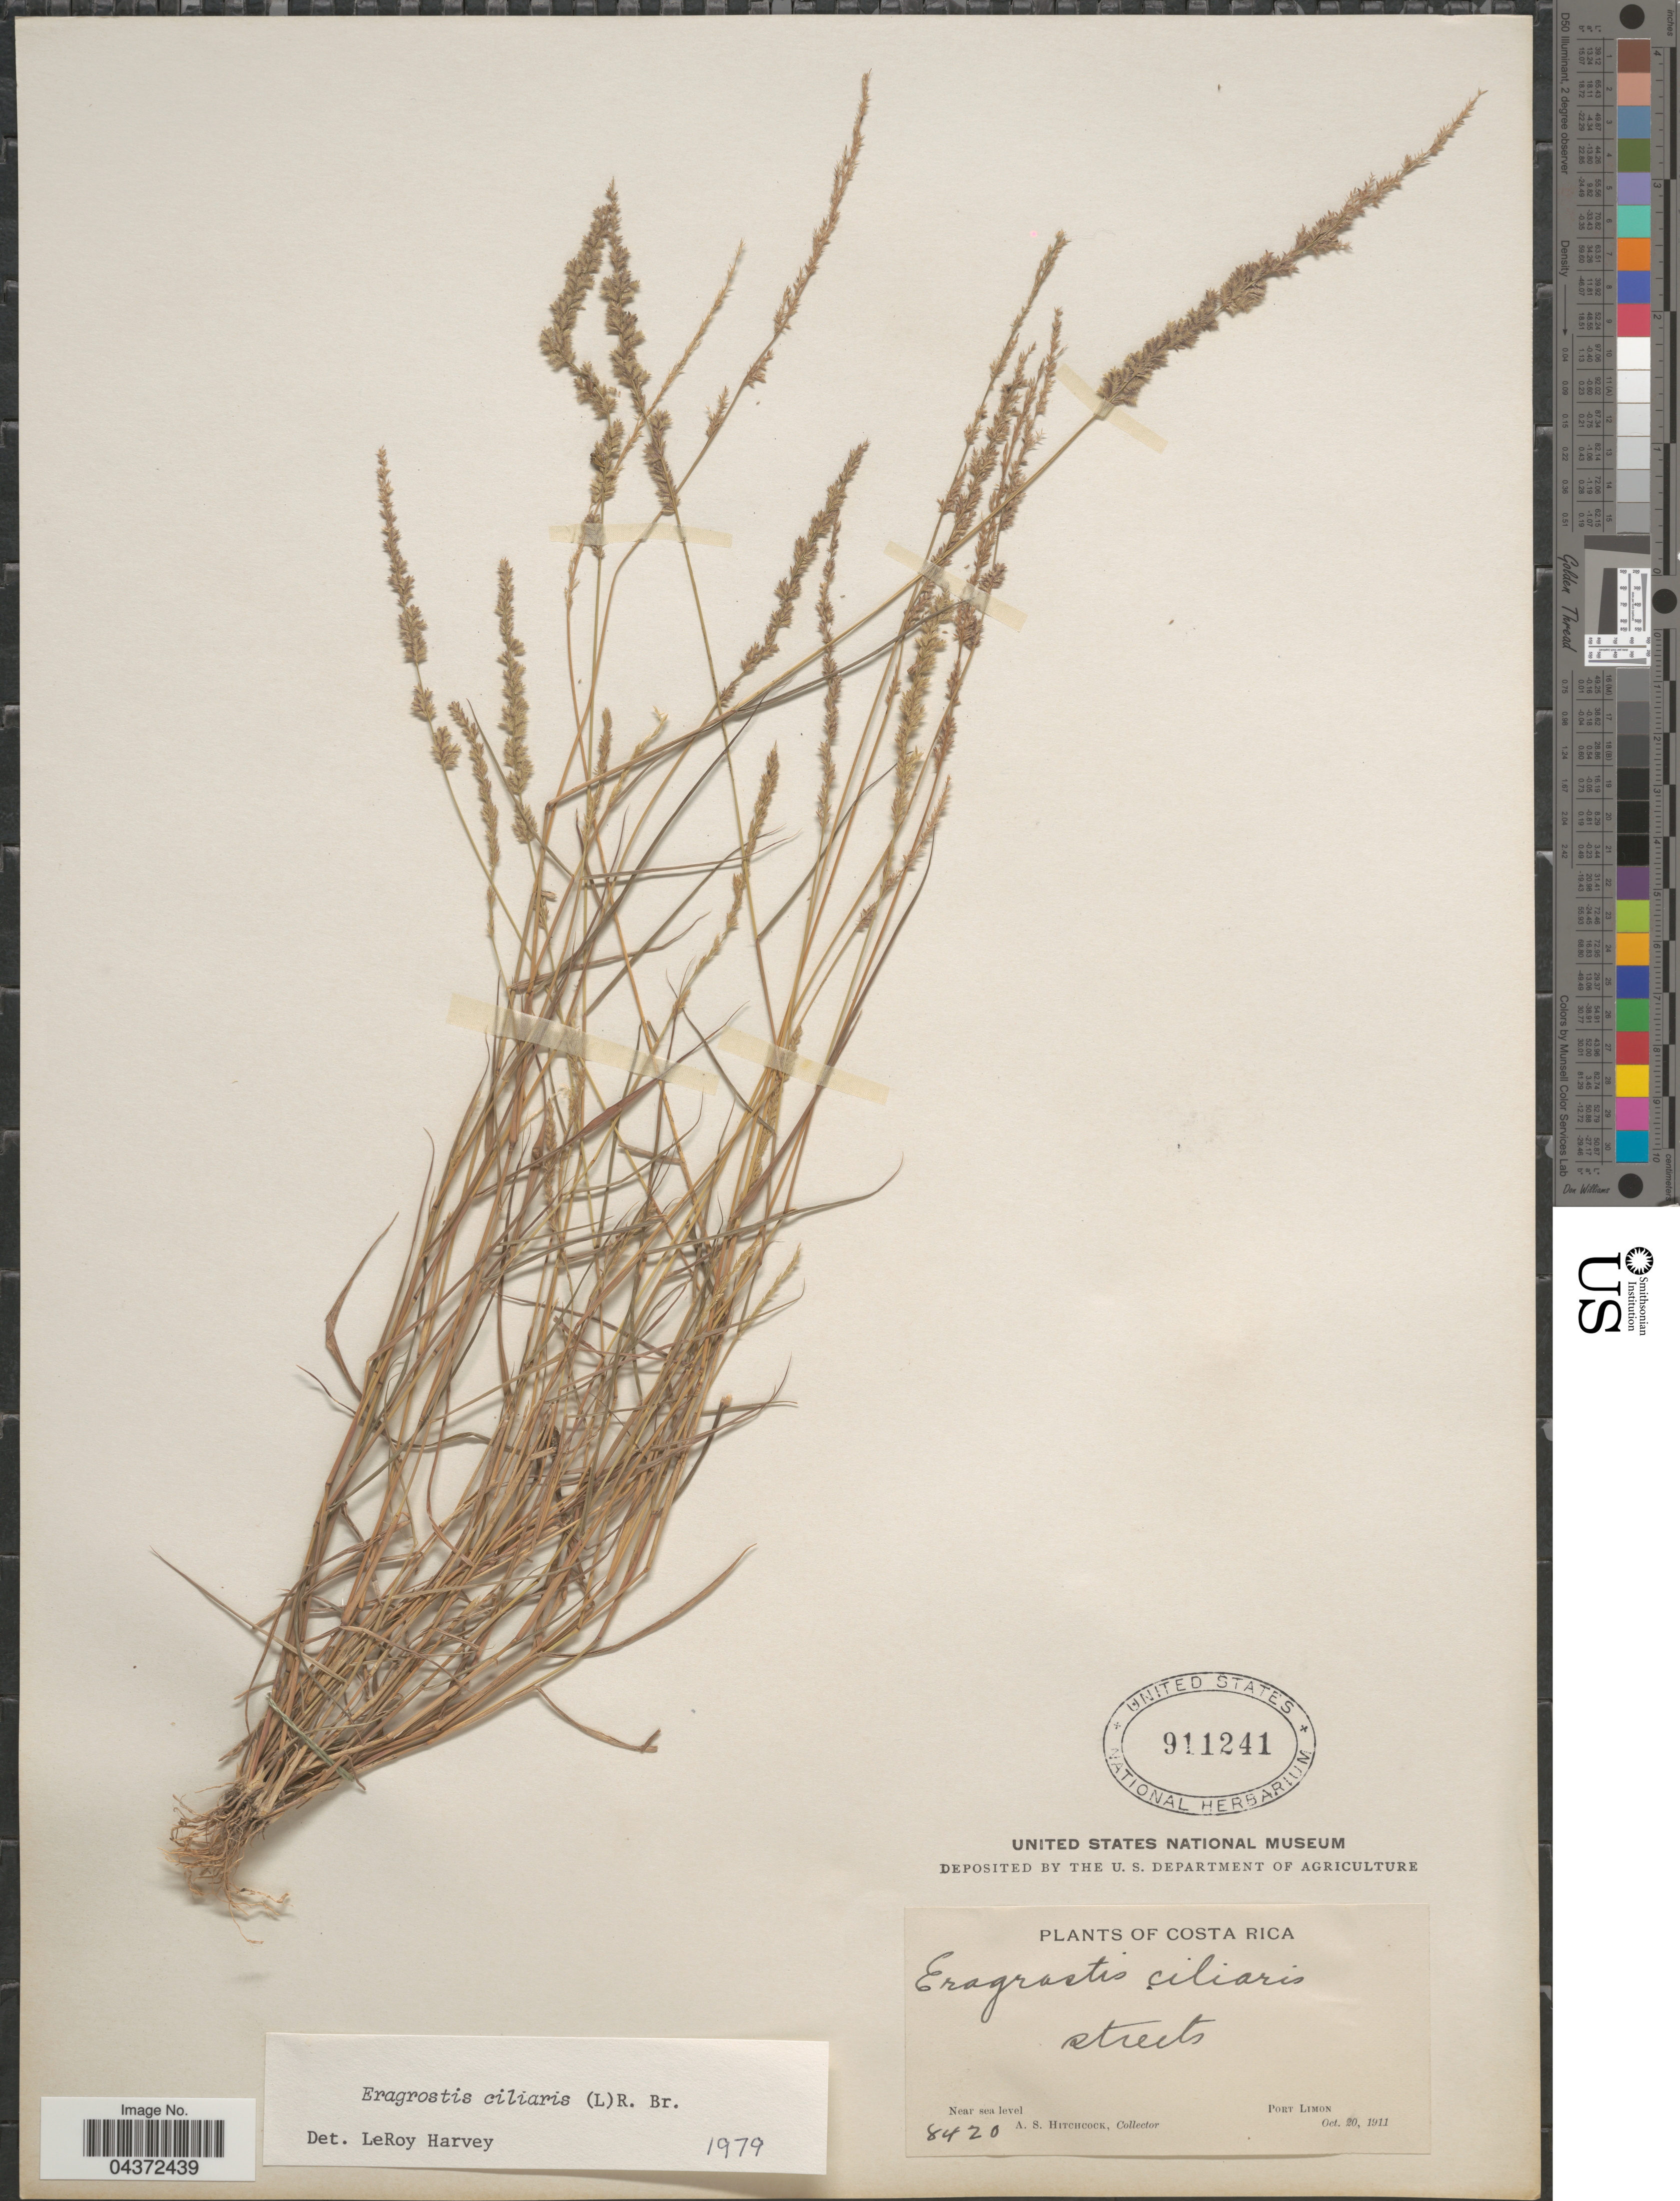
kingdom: Plantae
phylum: Tracheophyta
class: Liliopsida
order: Poales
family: Poaceae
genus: Eragrostis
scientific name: Eragrostis ciliaris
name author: (L.) R. Br.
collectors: A. S. Hitchcock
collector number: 8420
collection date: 1911-10-20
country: Costa Rica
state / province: Limón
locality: Streets. Port Limon.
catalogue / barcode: US 911241